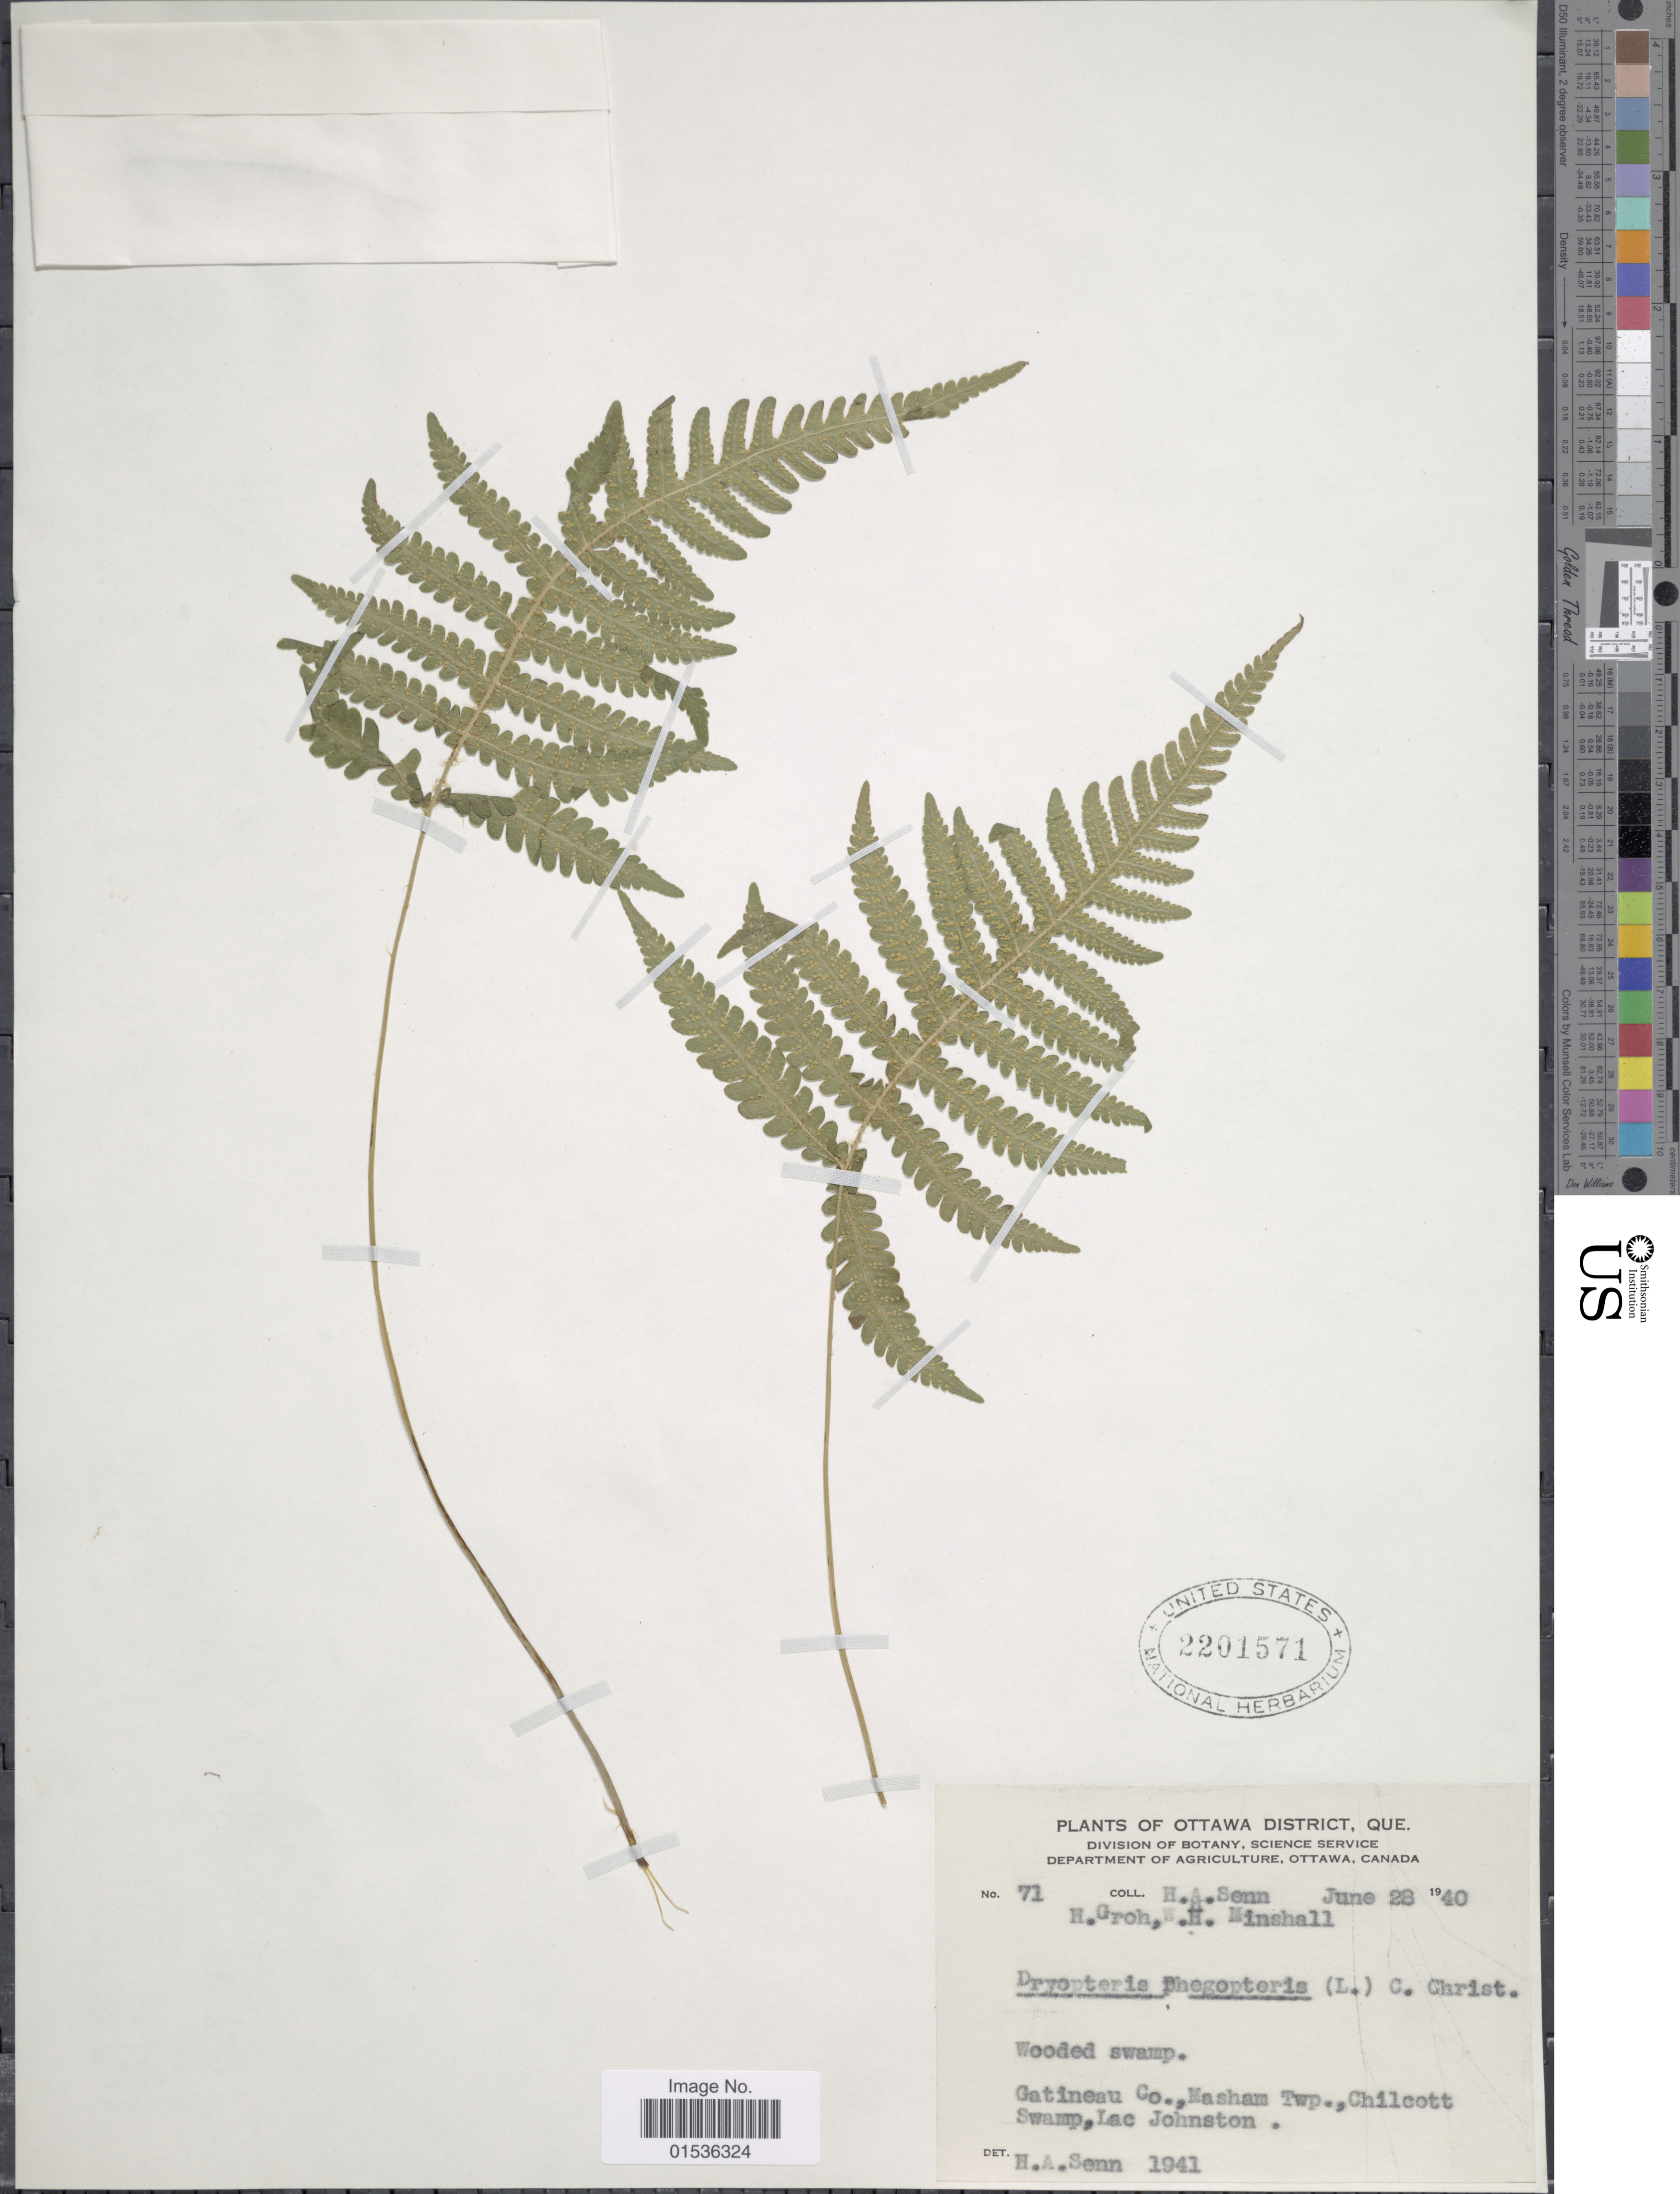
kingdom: Plantae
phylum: Tracheophyta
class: Polypodiopsida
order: Polypodiales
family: Thelypteridaceae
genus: Phegopteris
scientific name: Phegopteris connectilis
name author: (Michx.) Watt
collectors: H. Senn, M. Groh & W. Minshall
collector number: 71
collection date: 1940-06-28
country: Canada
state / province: Quebec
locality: Ottawa District, Que. Gatineau Co., Masham Twp., Chilcott Swamp, Lac. Johnston.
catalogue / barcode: US 2201571